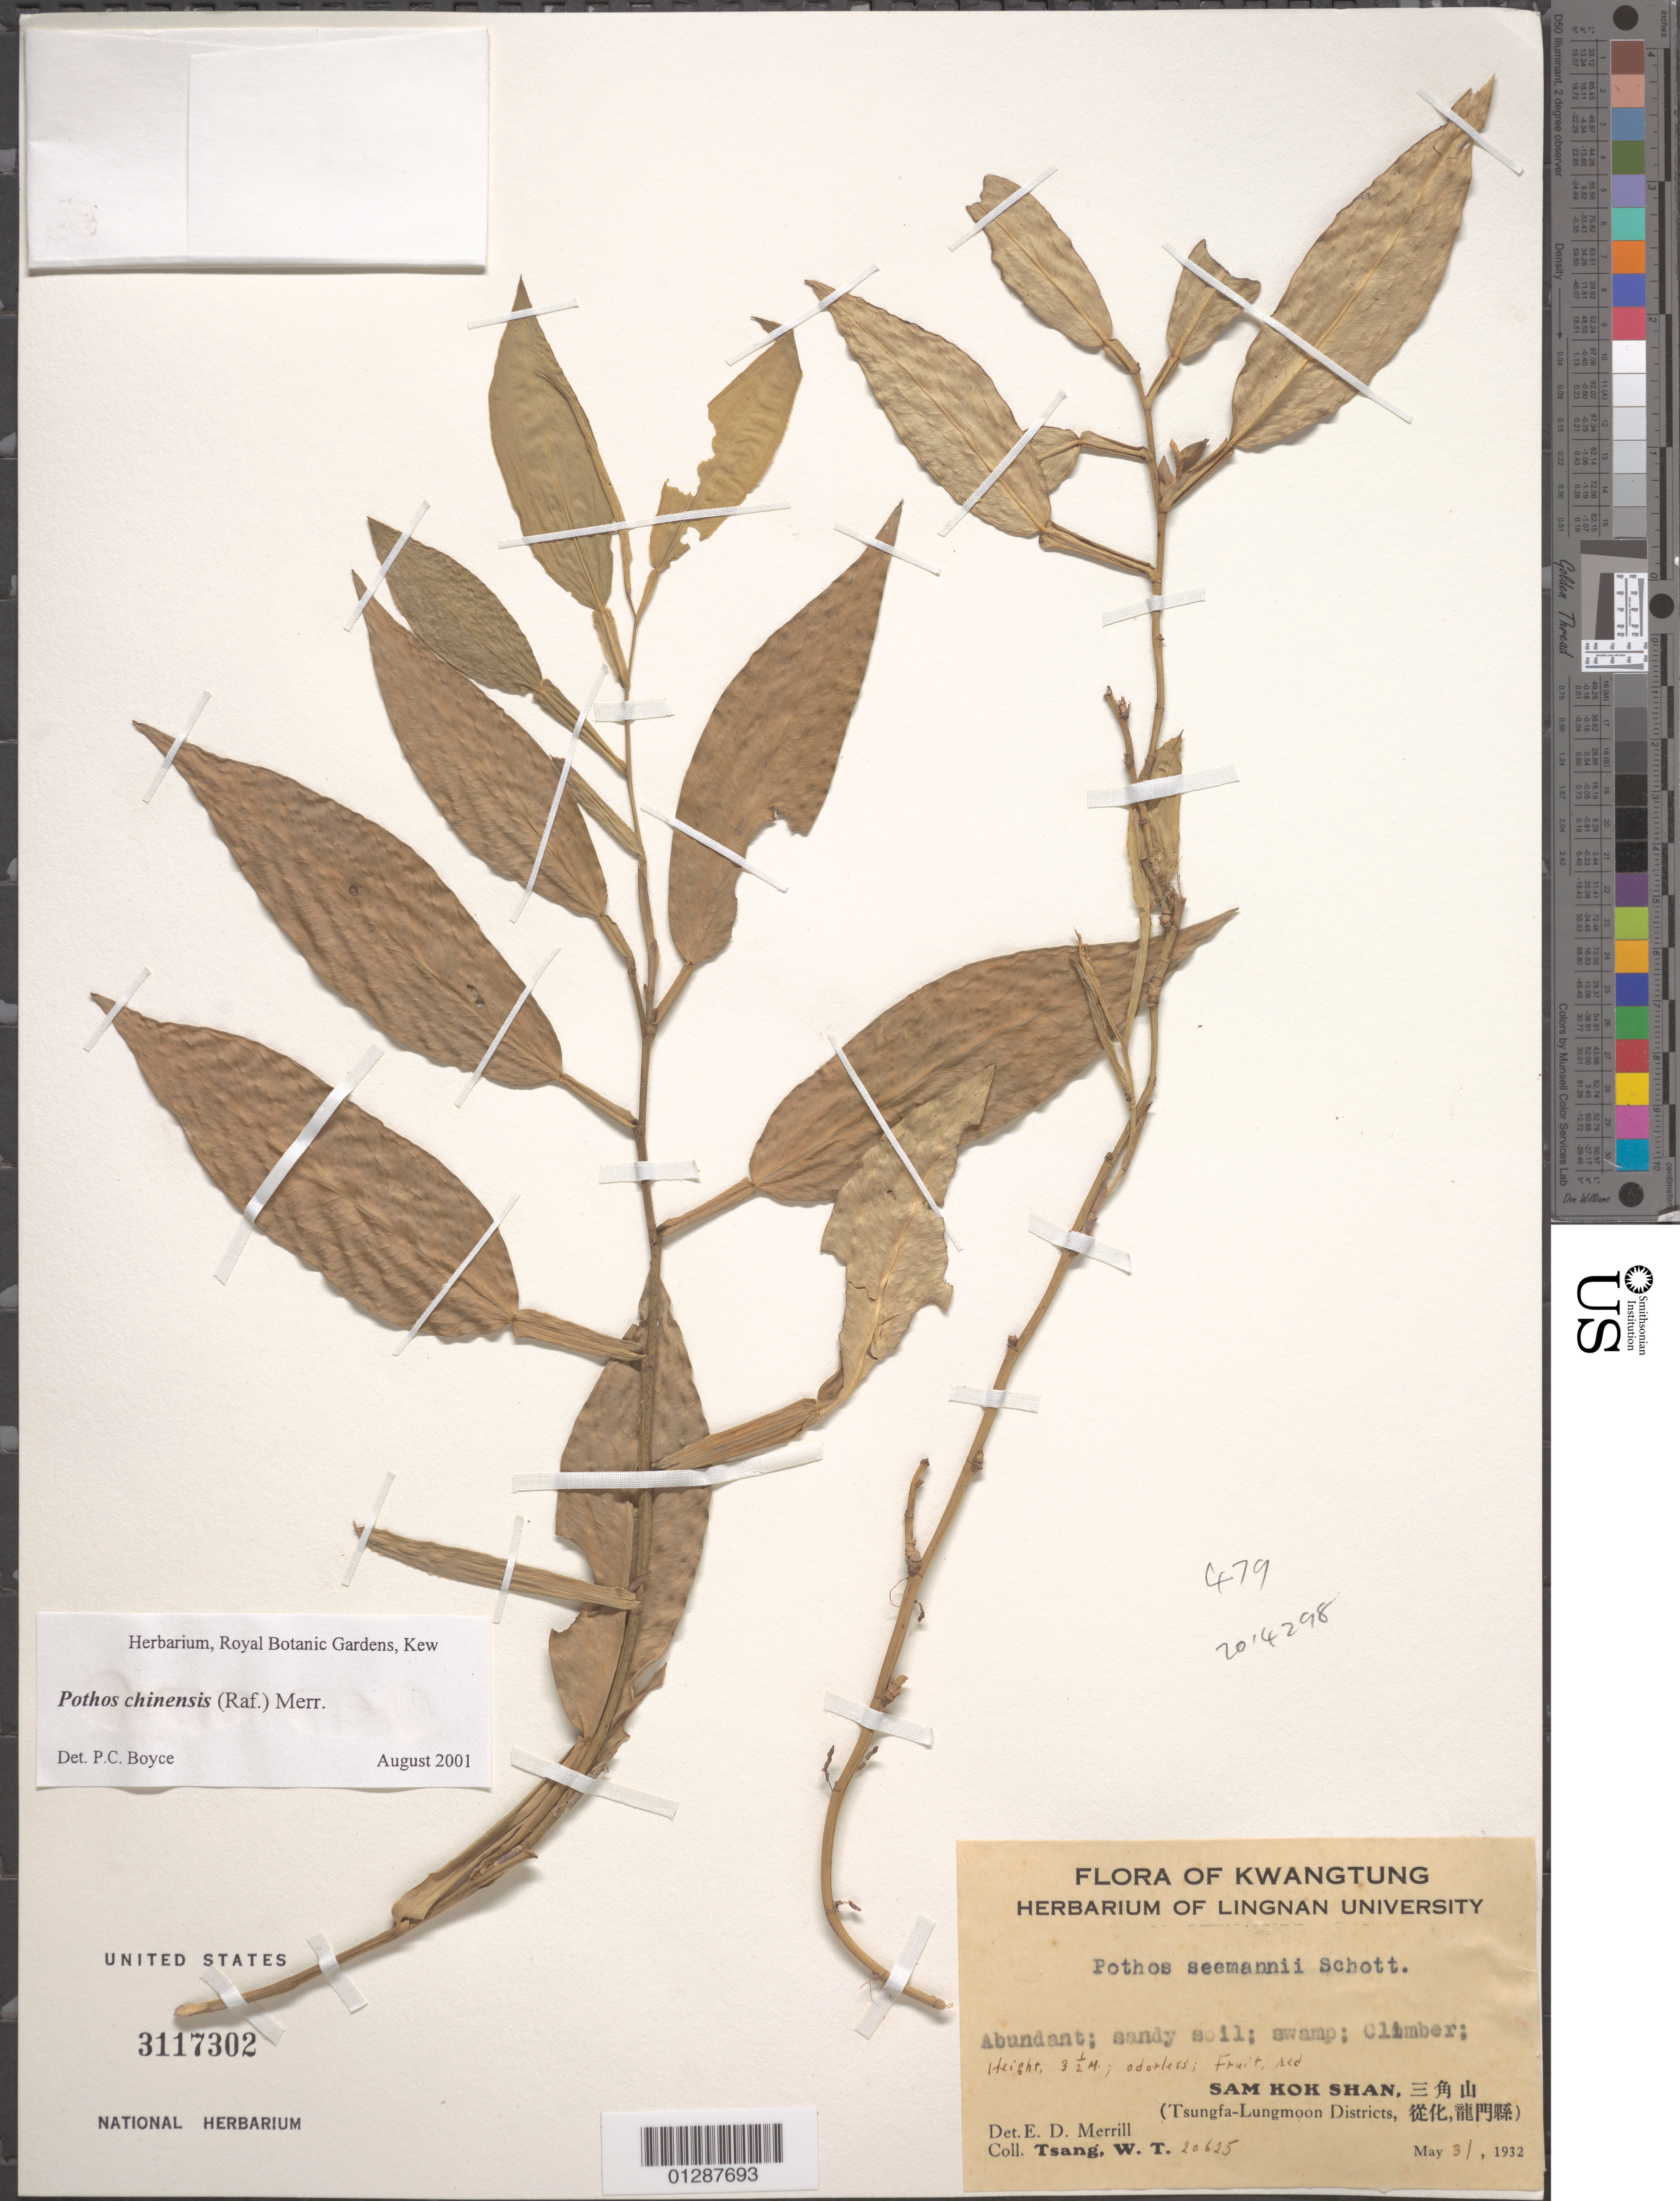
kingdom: Plantae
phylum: Tracheophyta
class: Liliopsida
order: Alismatales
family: Araceae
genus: Pothos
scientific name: Pothos chinensis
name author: (Raf.) Merr.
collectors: W. T. Tsang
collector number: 20625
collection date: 1932-05-31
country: China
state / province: Guangdong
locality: Longmen County; Sanjiao Mt.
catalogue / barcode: US 3117302